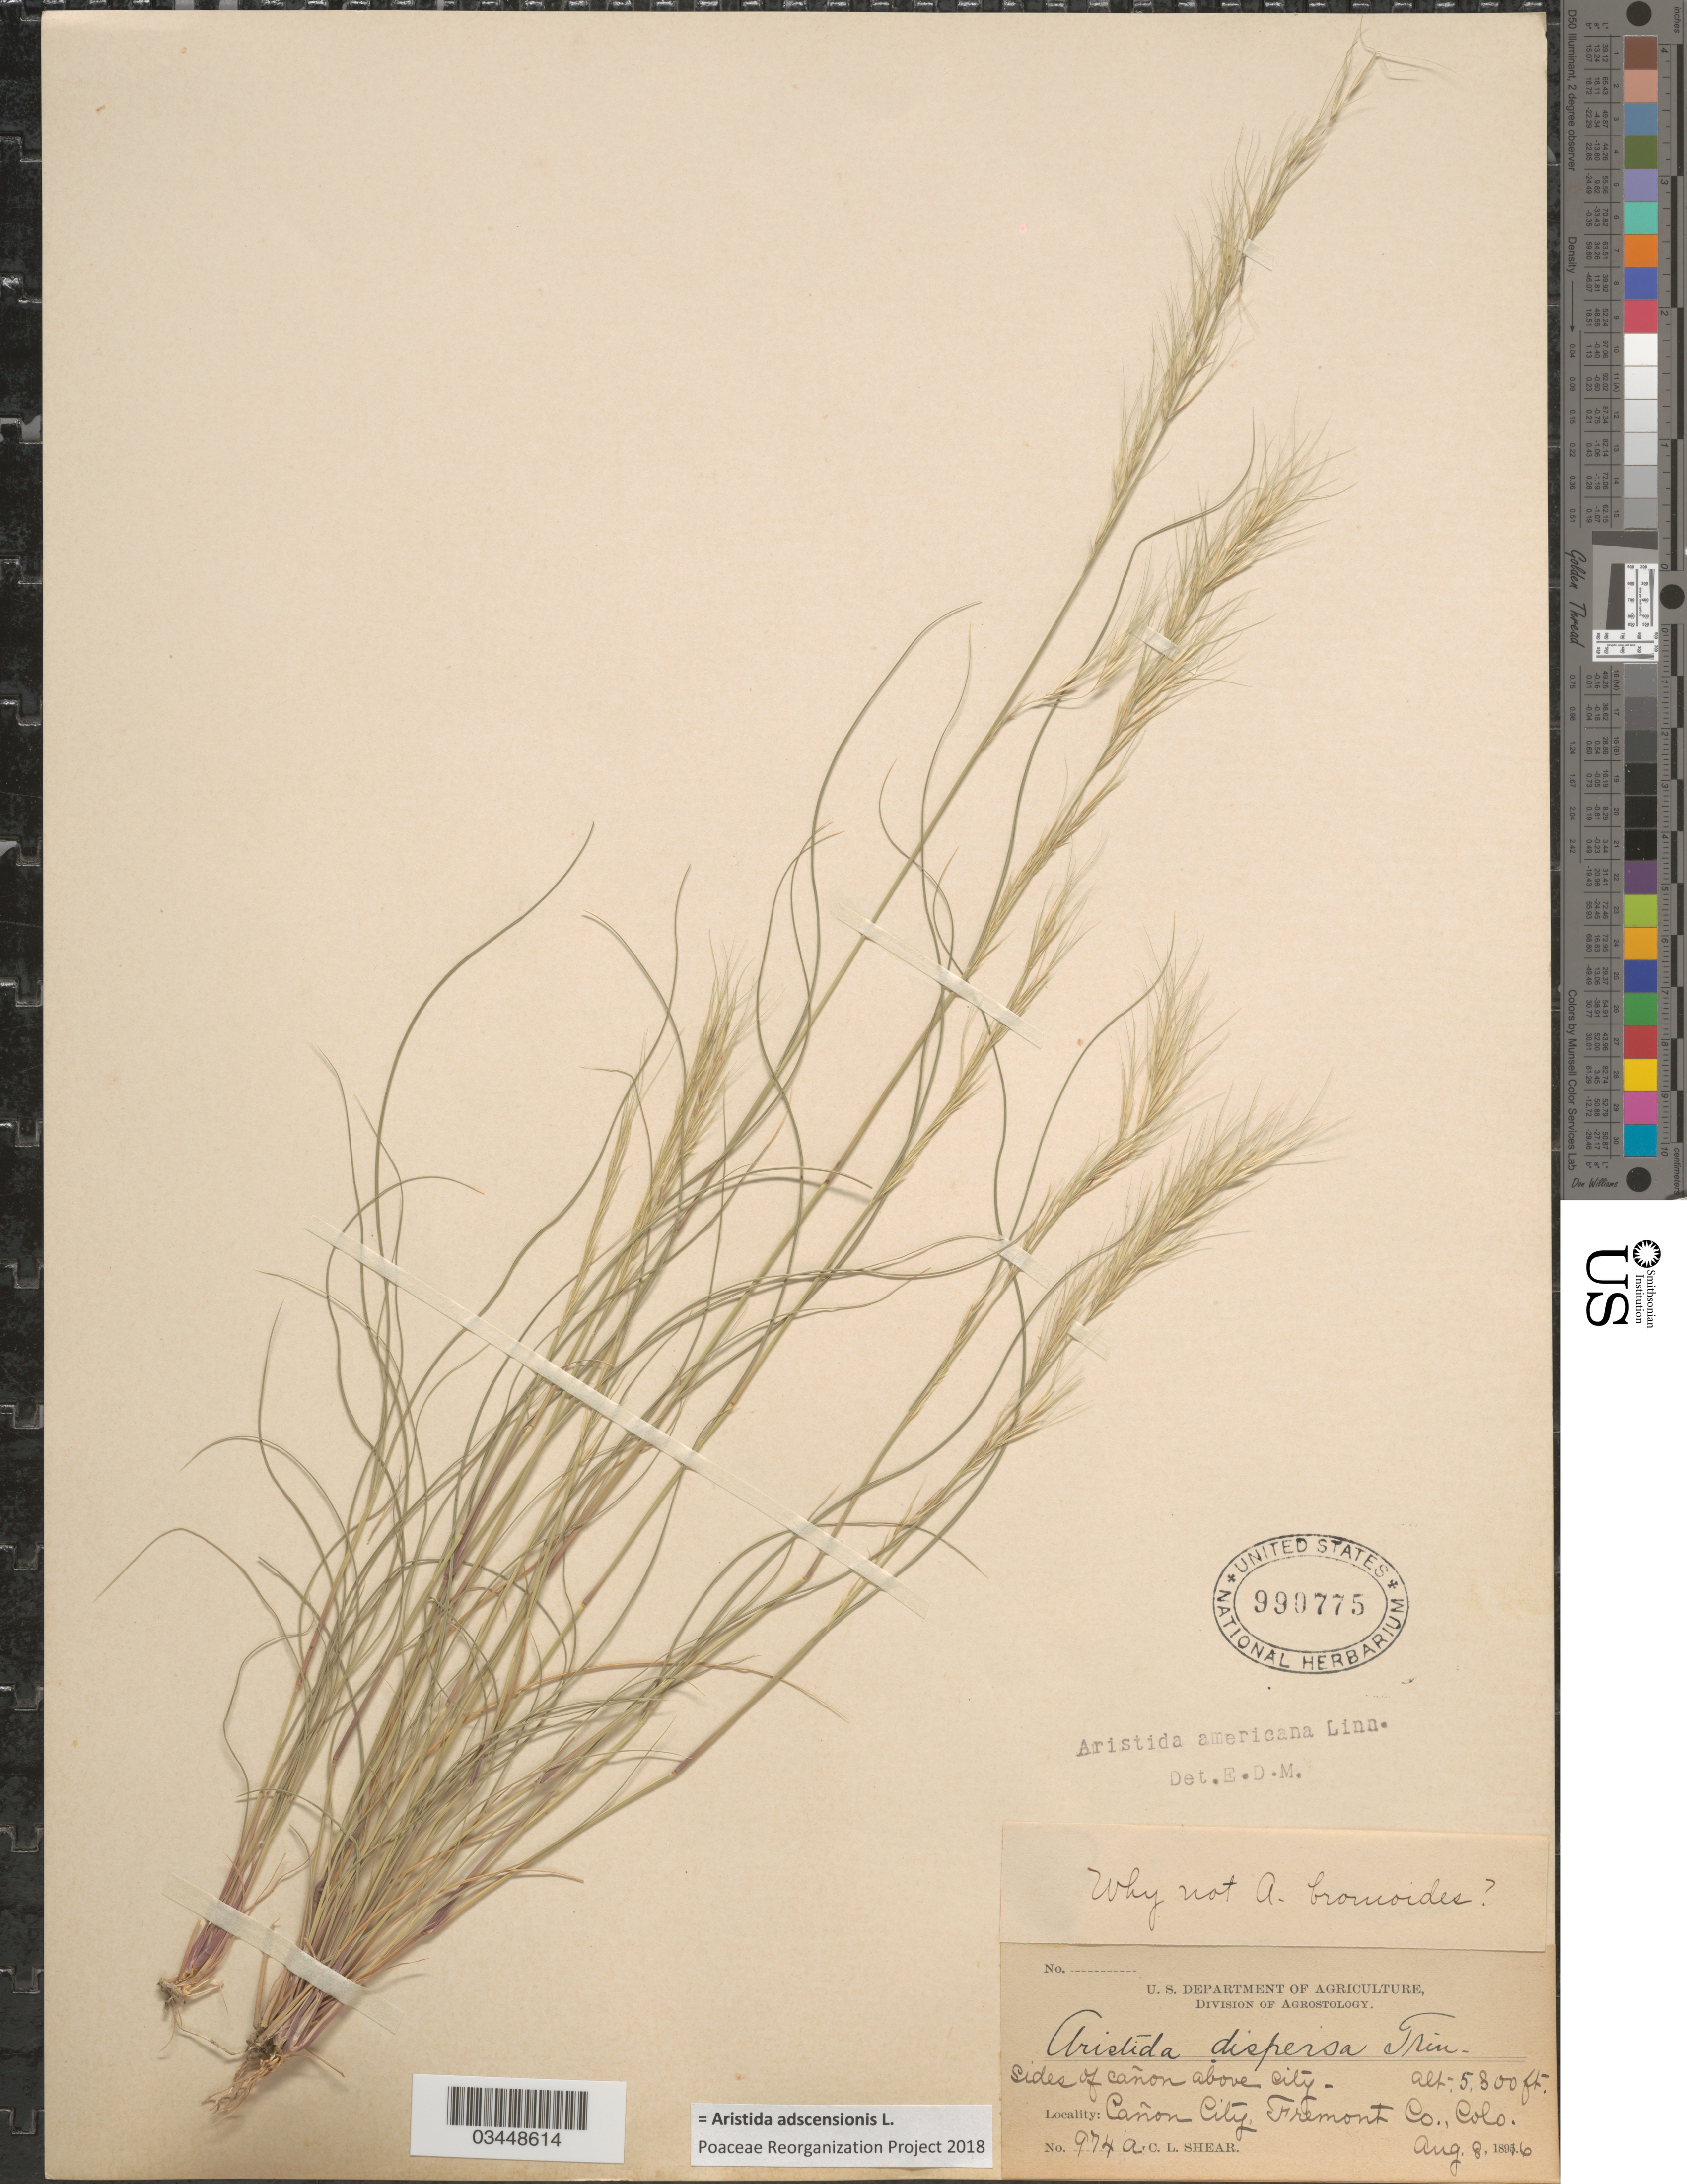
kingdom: Plantae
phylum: Tracheophyta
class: Liliopsida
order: Poales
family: Poaceae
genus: Aristida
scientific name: Aristida adscensionis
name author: L.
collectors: C. L. Shear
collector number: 974a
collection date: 1896-08-08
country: United States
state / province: Colorado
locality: Sides of cañon above city. Cañon City, Fremont Co.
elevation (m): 1615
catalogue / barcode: US 990775